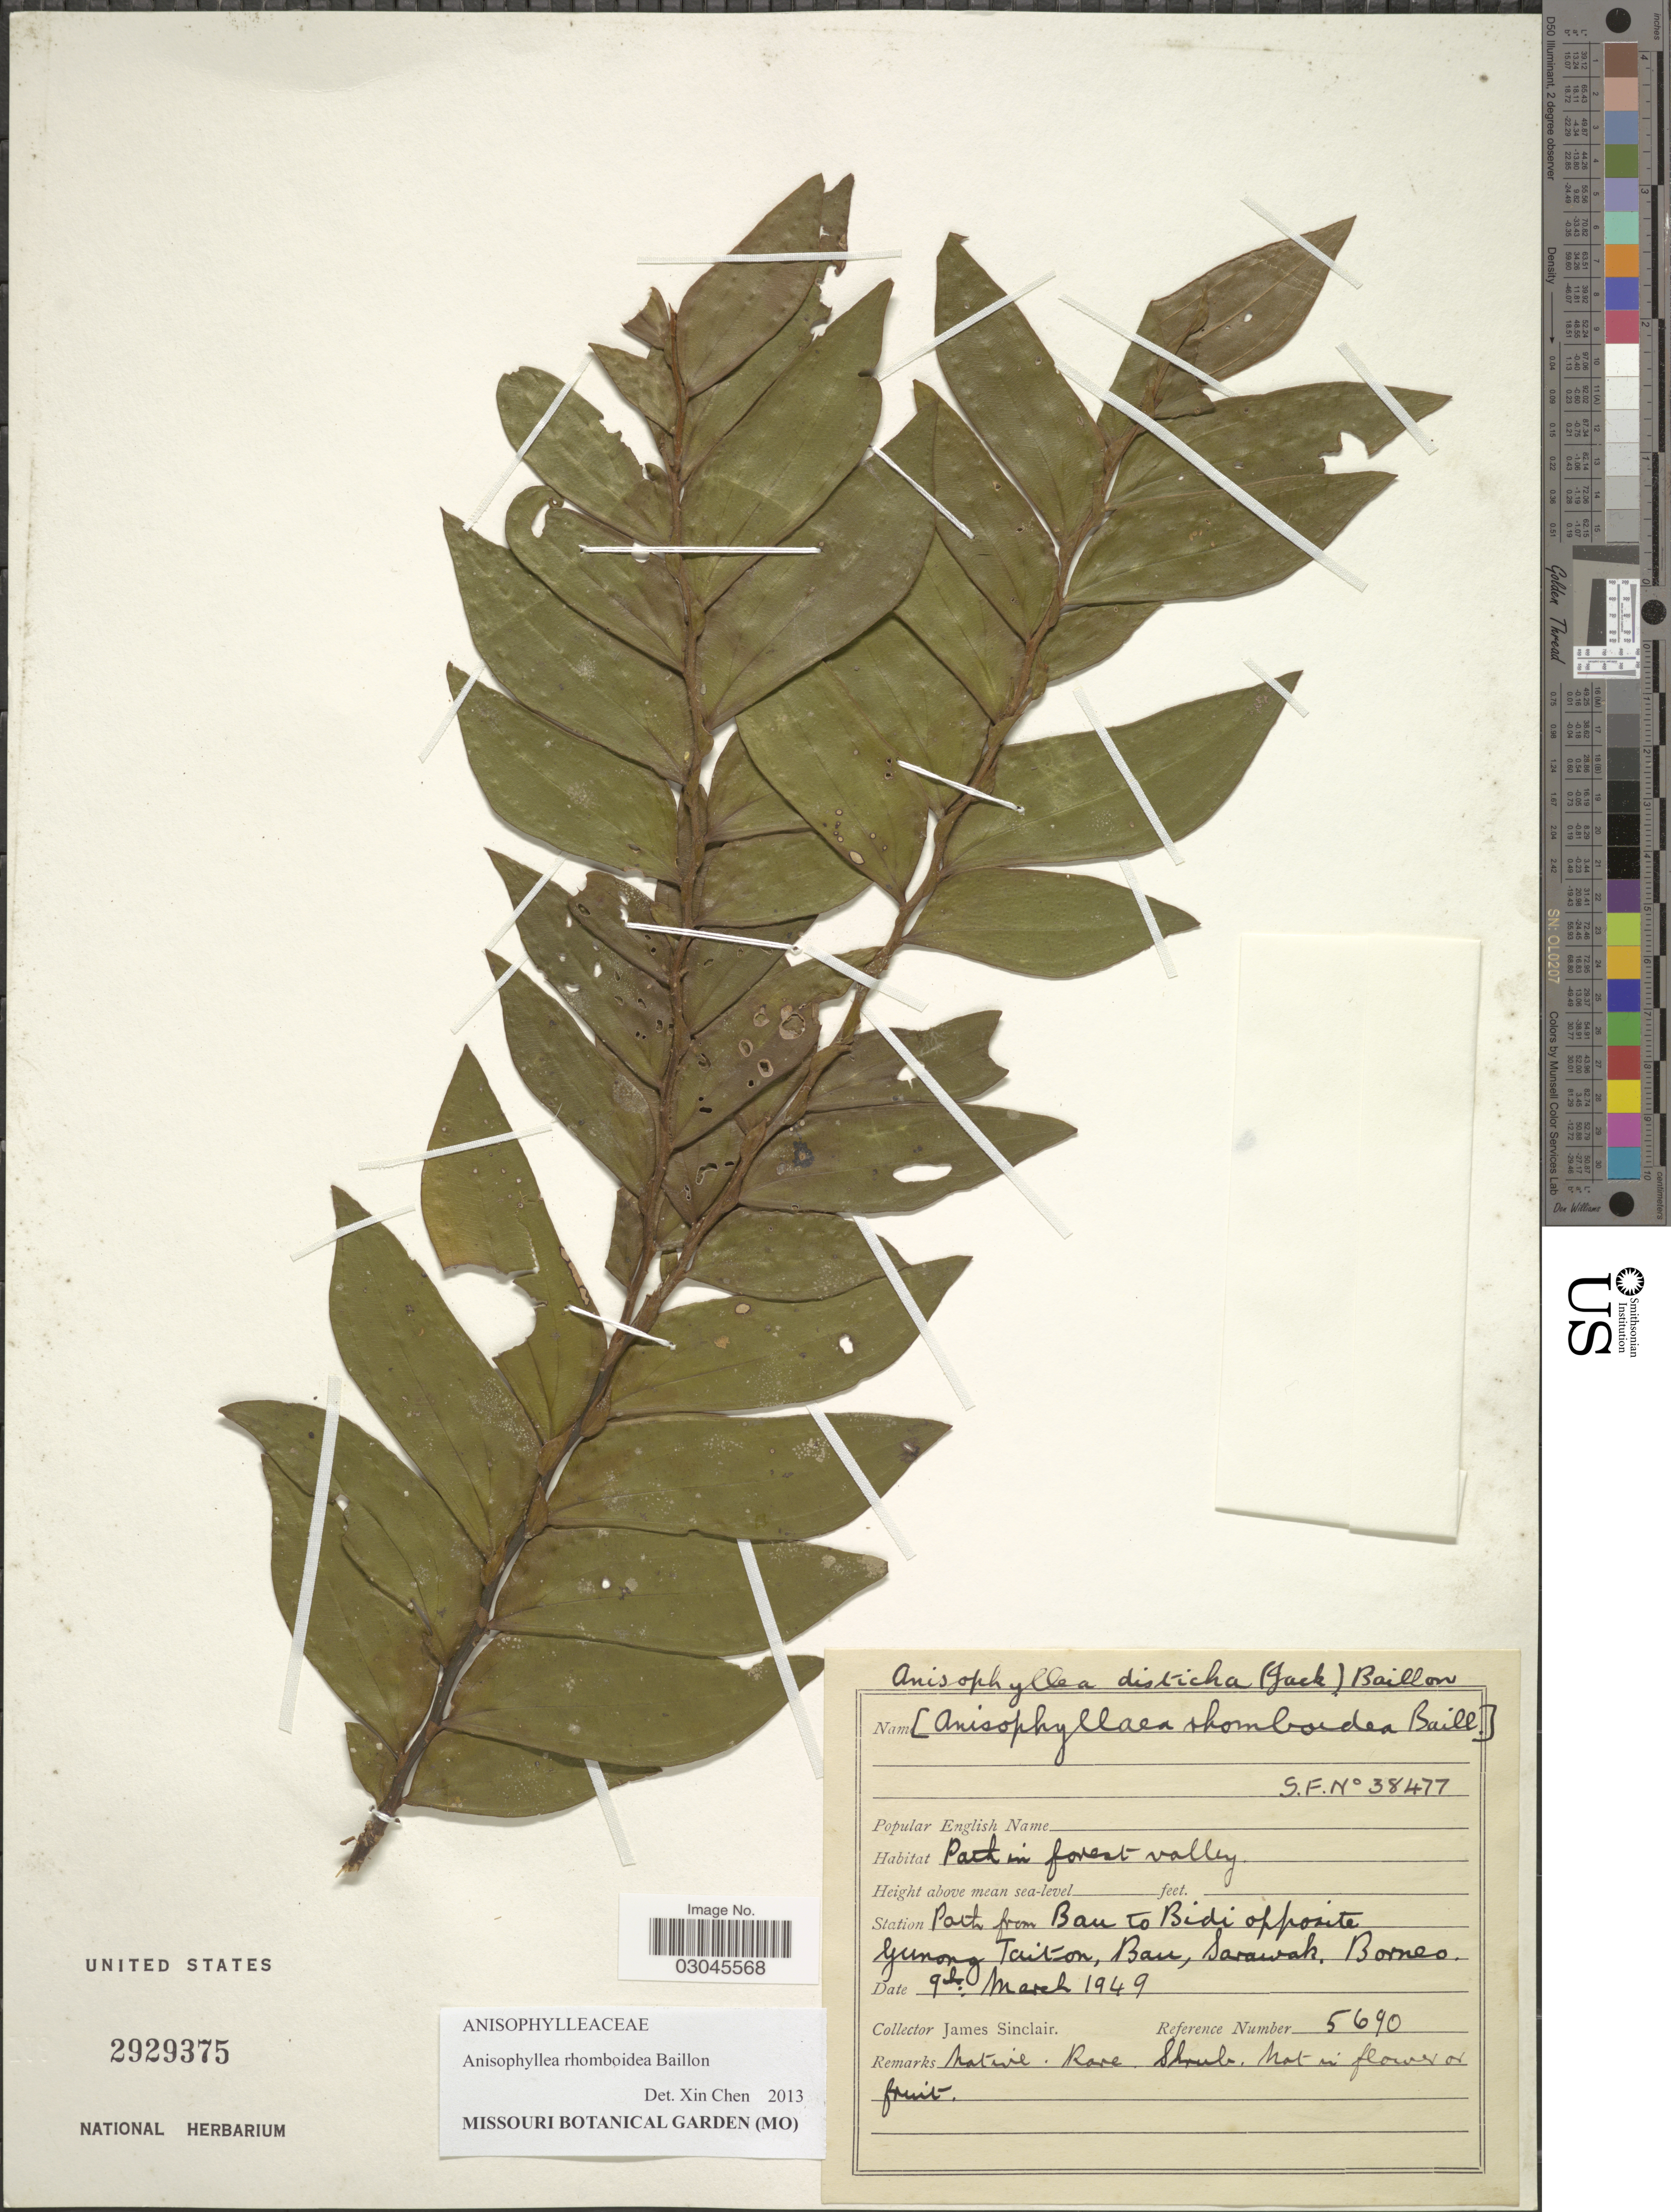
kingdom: Plantae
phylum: Tracheophyta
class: Magnoliopsida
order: Cucurbitales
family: Anisophylleaceae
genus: Anisophyllea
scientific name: Anisophyllea rhomboidea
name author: Baill.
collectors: J. Sinclair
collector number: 5690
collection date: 1949-03-09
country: Malaysia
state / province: Sarawak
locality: Path from Bau to Bidi opposite Gunong Taiton Bau. Borneo.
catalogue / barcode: US 2929375